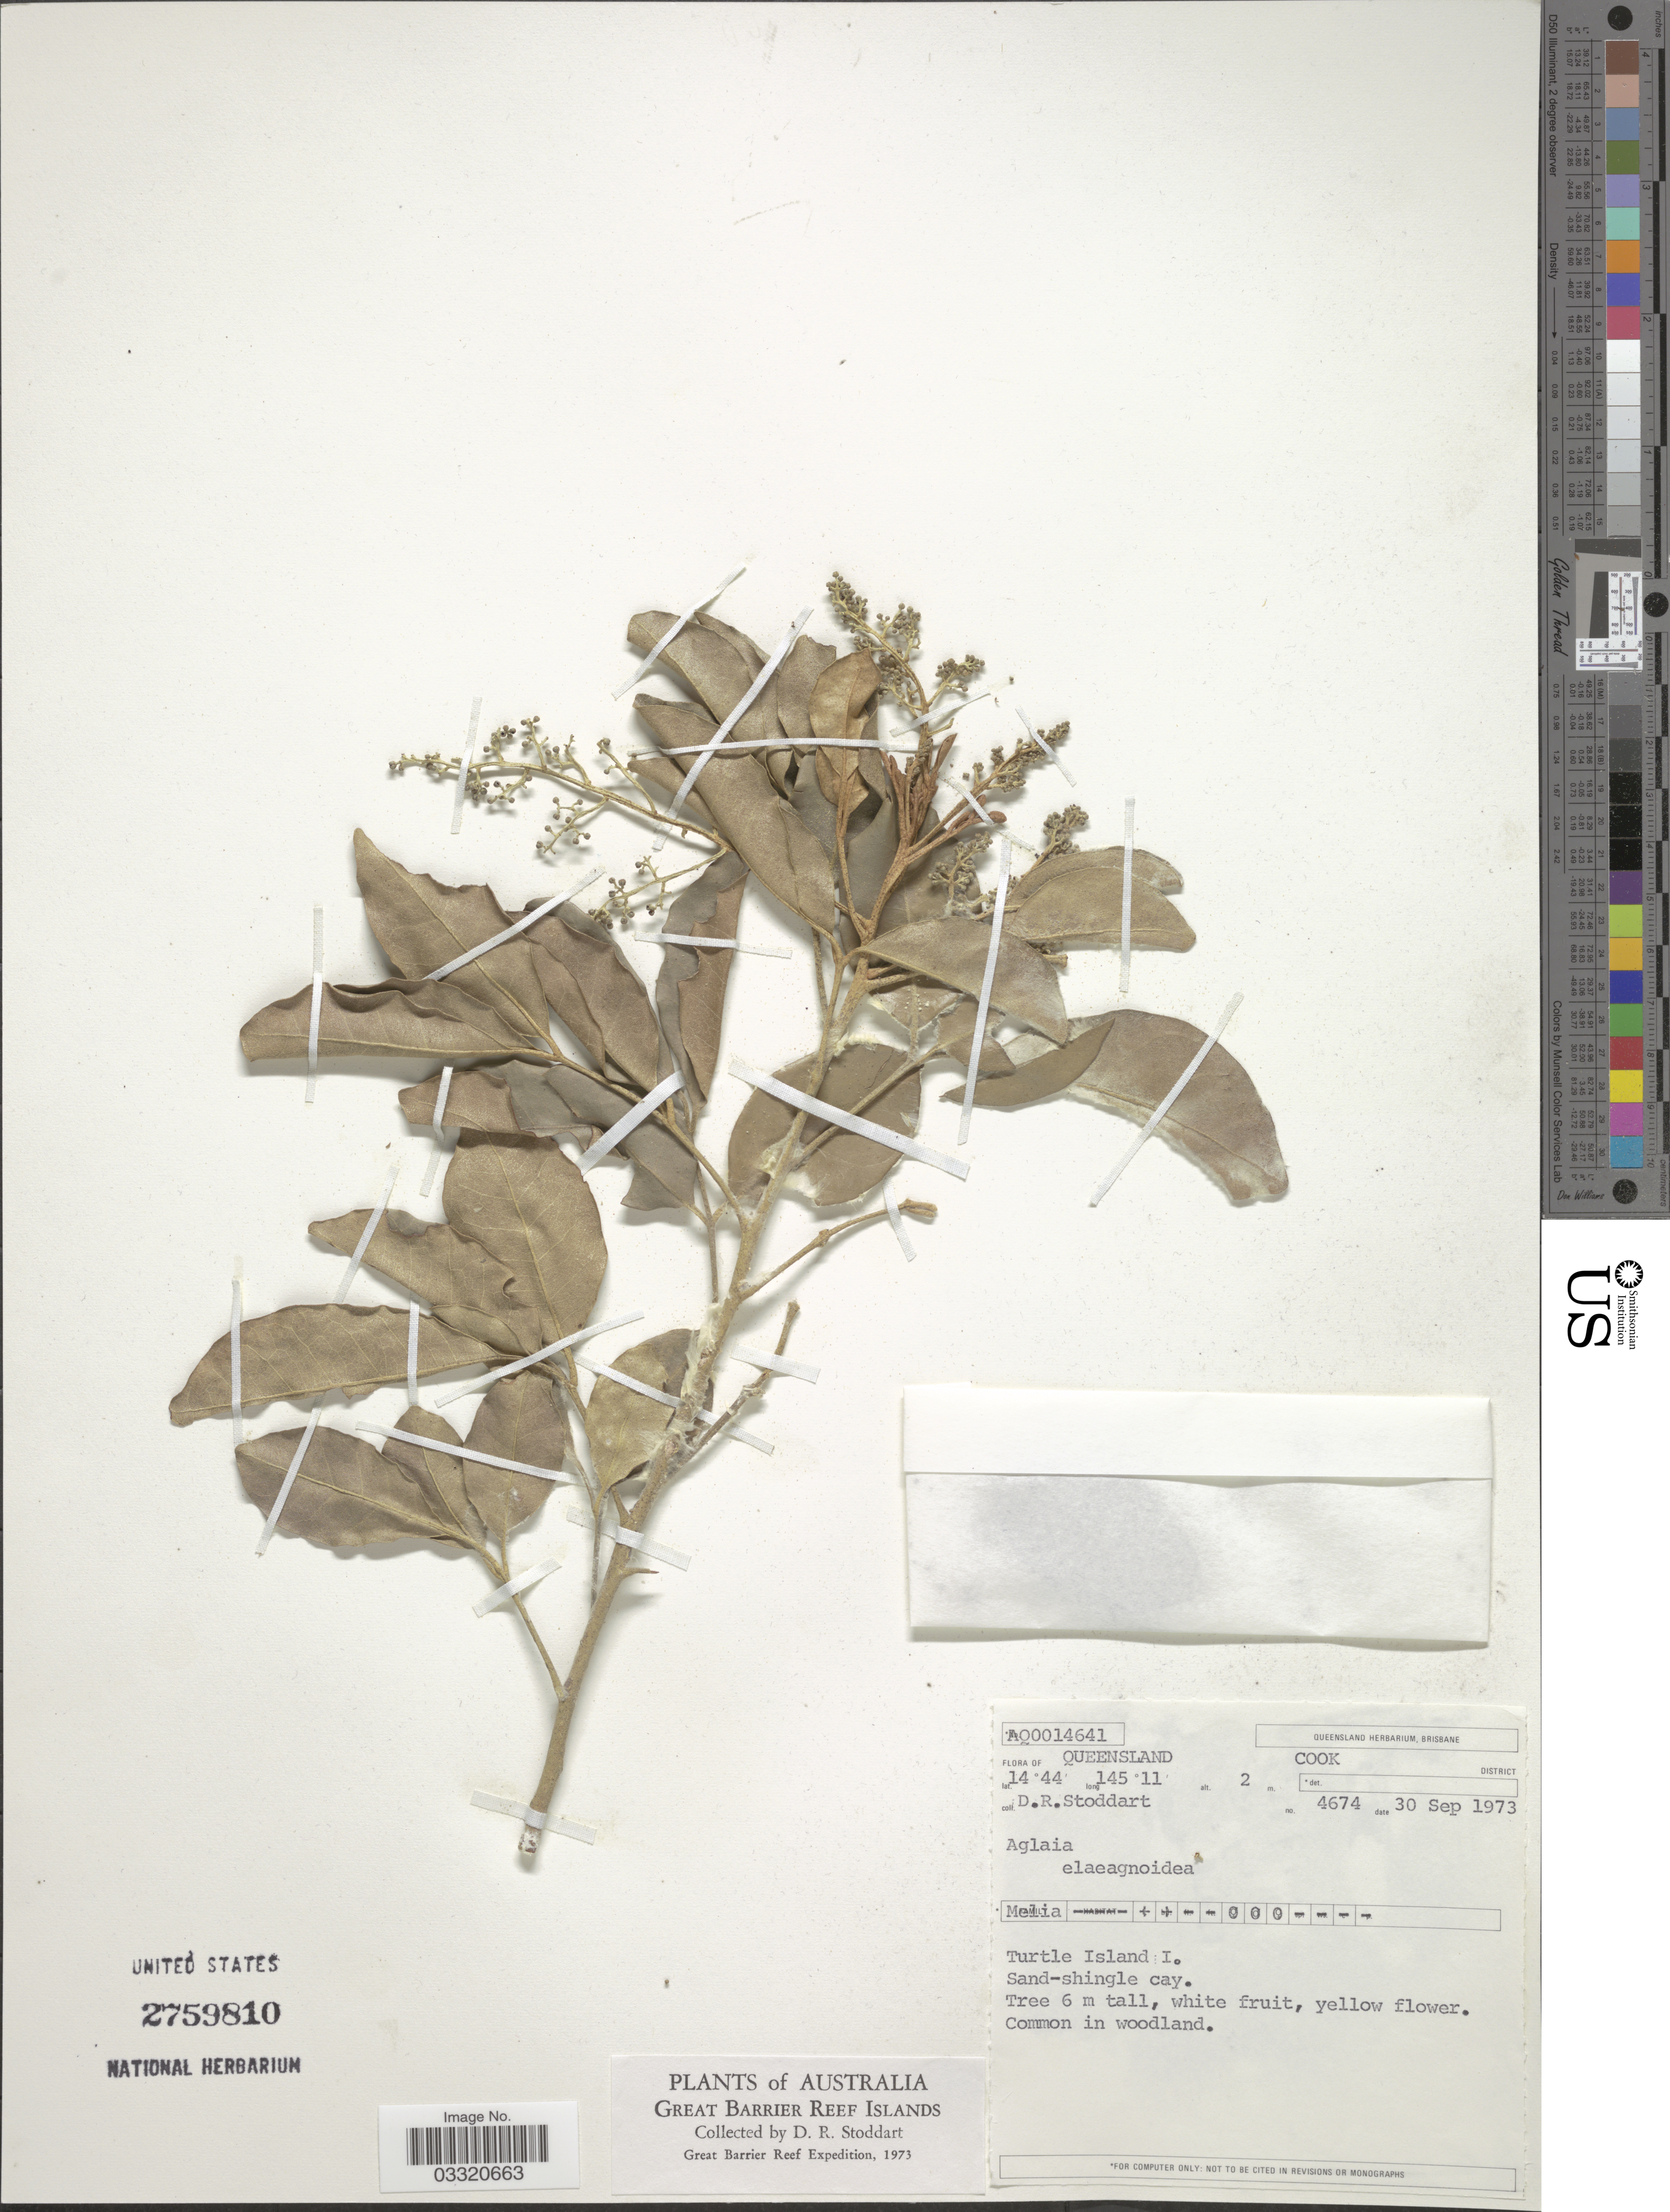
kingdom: Plantae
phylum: Tracheophyta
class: Magnoliopsida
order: Sapindales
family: Meliaceae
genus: Aglaia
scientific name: Aglaia elaeagnoidea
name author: (A. Juss.) Benth.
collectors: D. R. Stoddart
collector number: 4674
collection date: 1973-09-30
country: Australia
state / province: Queensland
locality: Cook District. Turtle Island I.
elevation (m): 2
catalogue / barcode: US 2759810